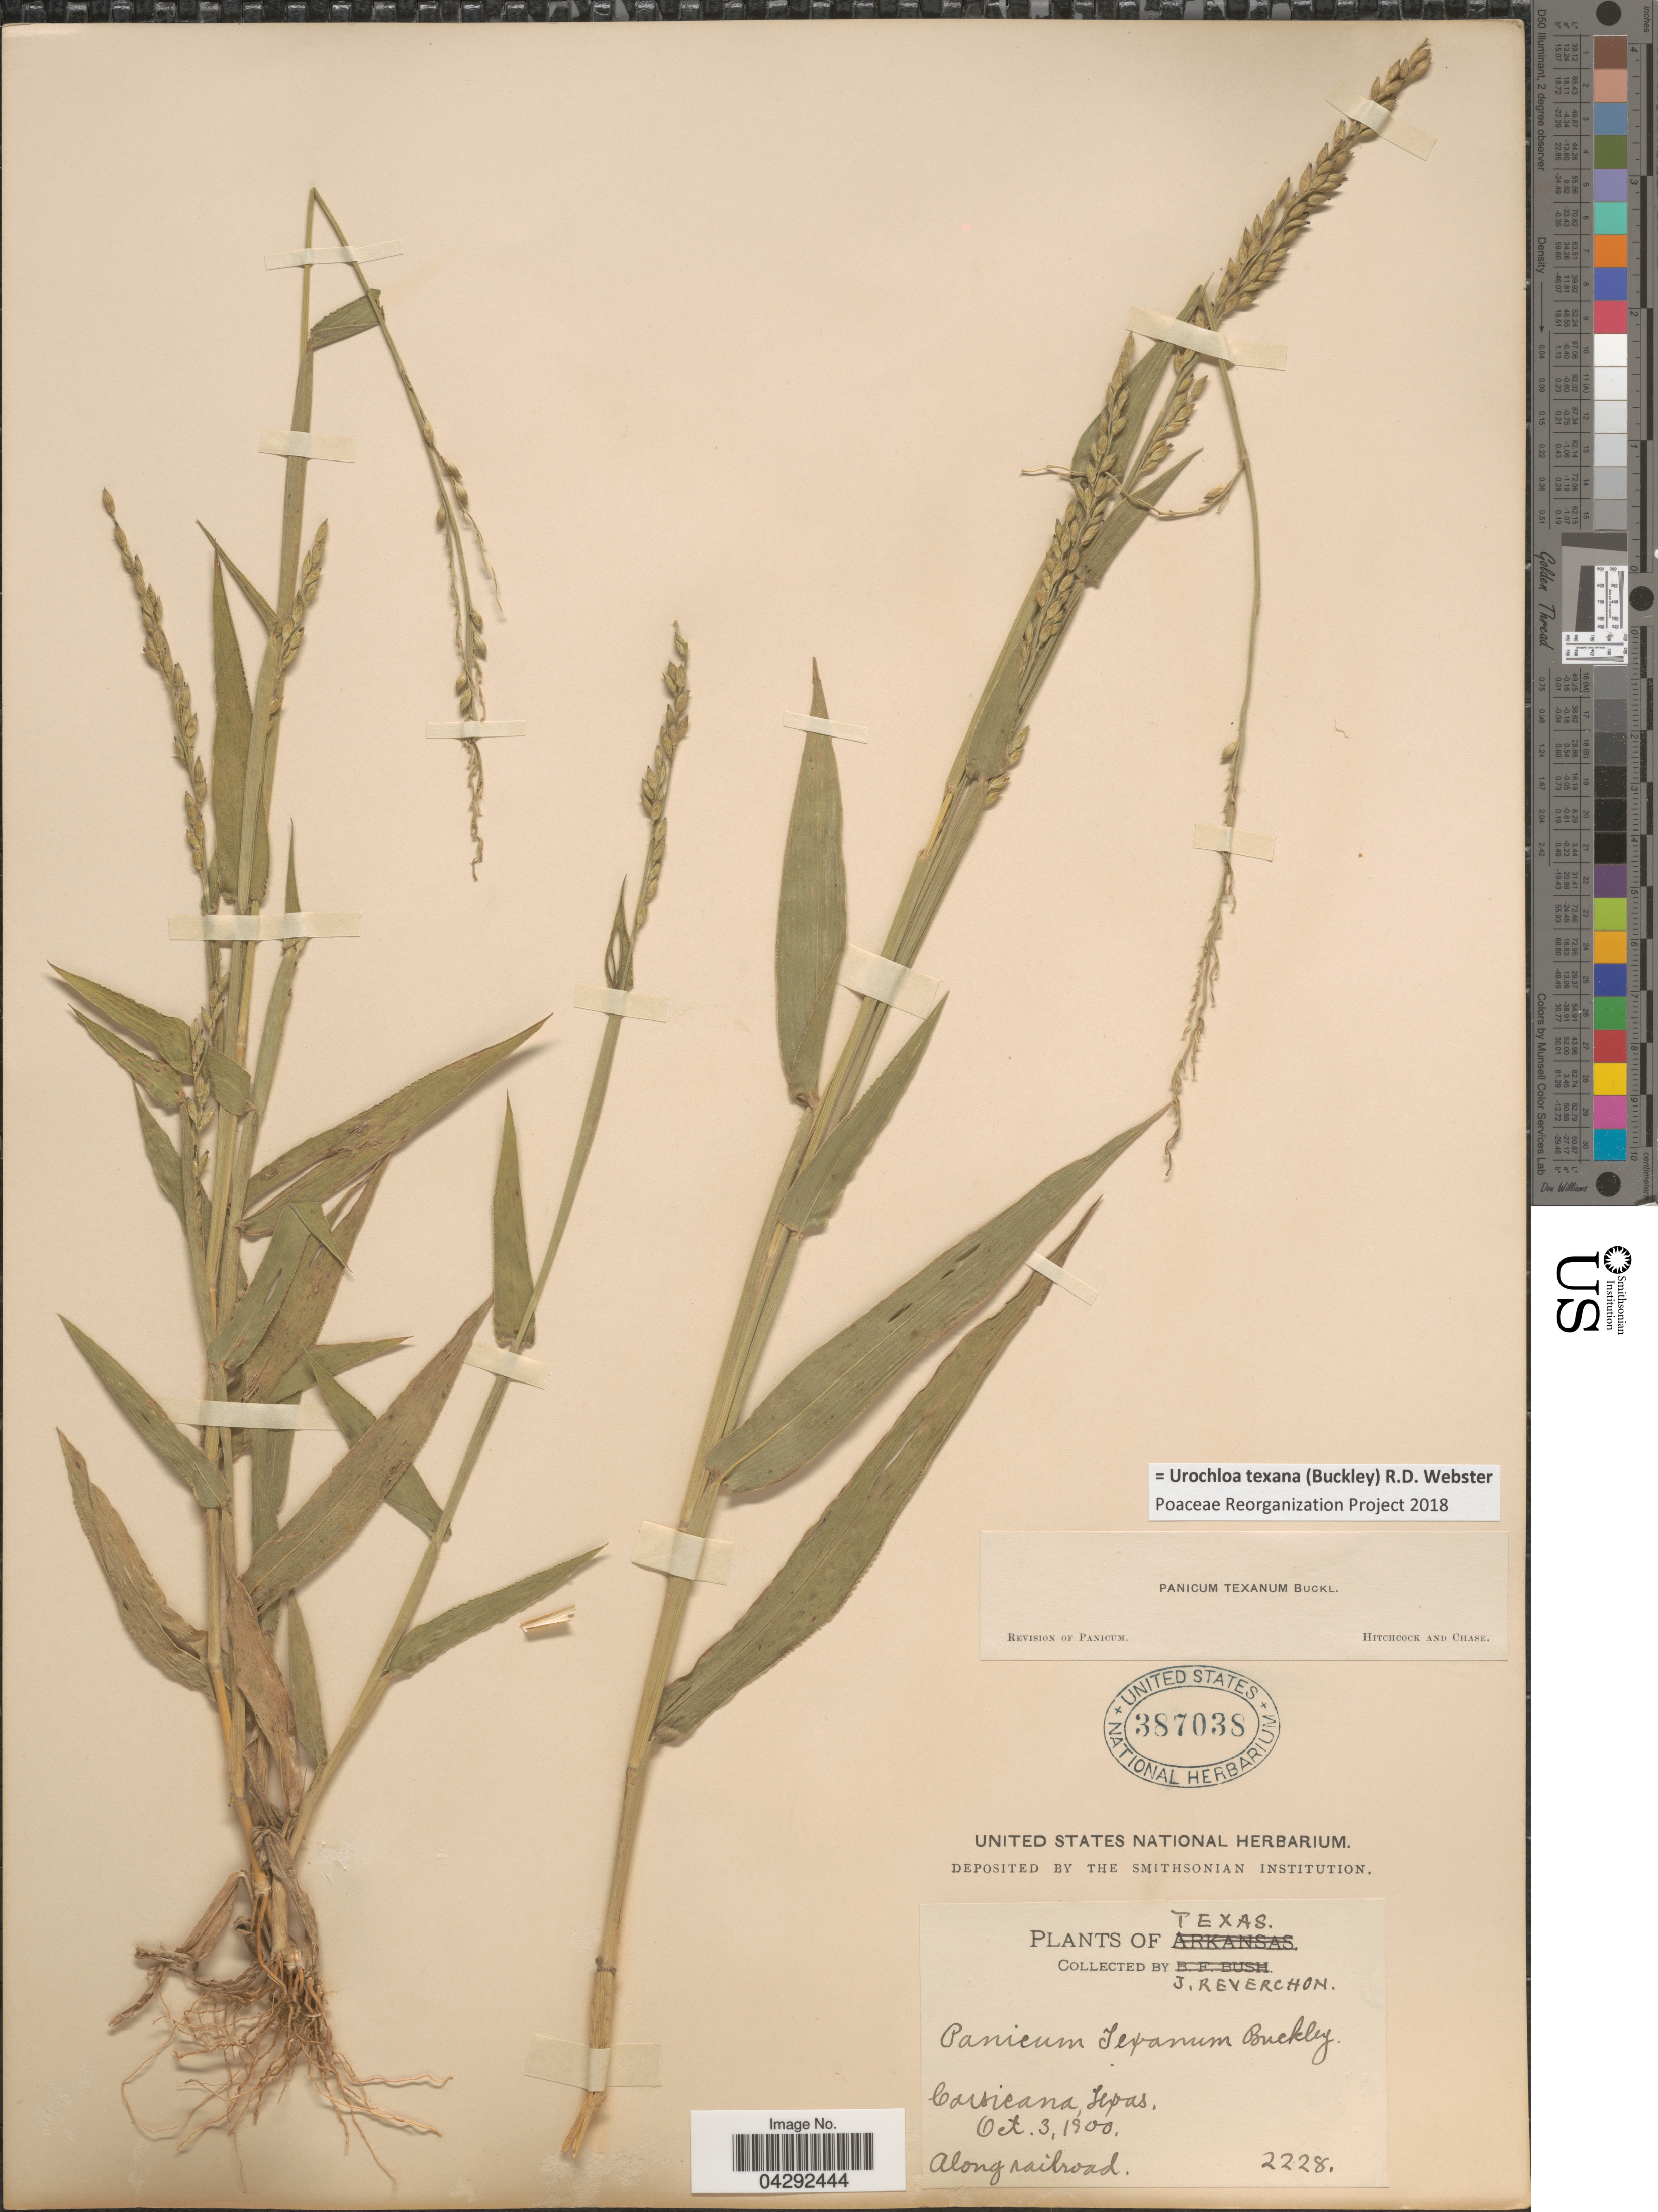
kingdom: Plantae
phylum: Tracheophyta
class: Liliopsida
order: Poales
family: Poaceae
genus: Urochloa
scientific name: Urochloa texana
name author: (Buckley) R.D. Webster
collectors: J. Reverchon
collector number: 2228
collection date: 1900-10-03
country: United States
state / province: Texas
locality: Corsicana. Along railroad.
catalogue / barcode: US 387038